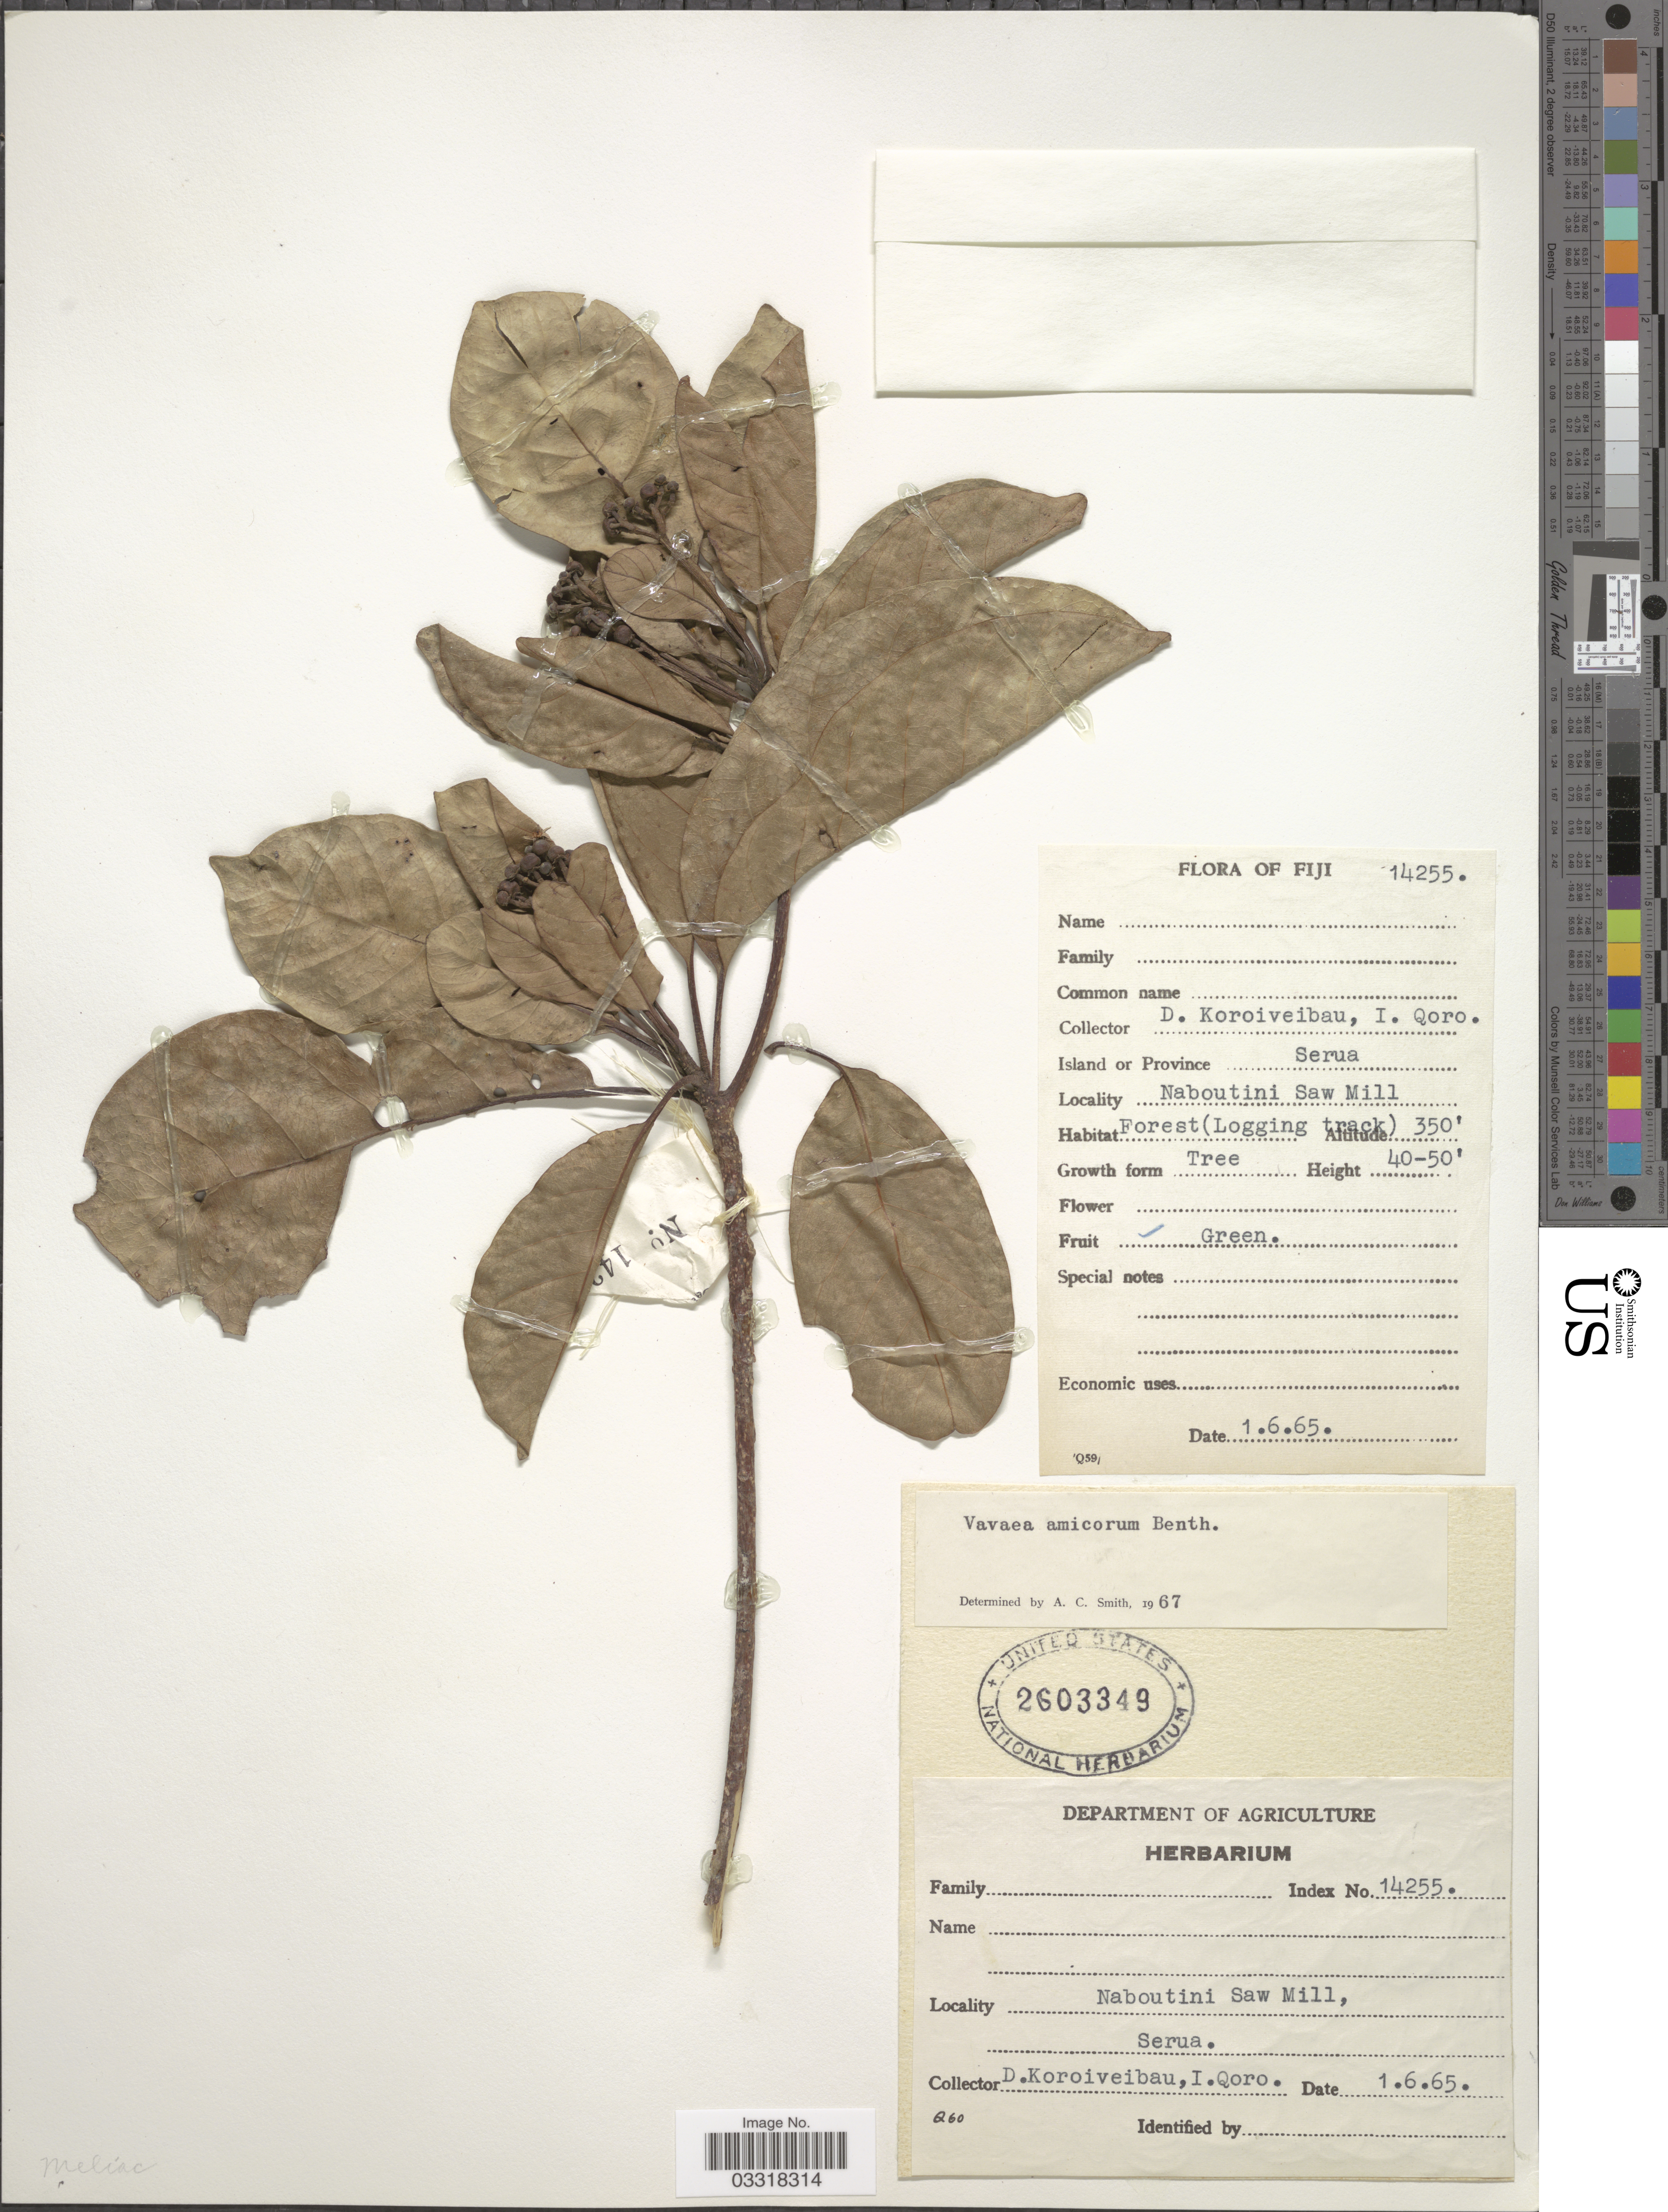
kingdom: Plantae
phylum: Tracheophyta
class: Magnoliopsida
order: Sapindales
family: Meliaceae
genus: Vavaea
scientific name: Vavaea amicorum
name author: Benth.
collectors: D. Koroiveibau & I. Qoro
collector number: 14255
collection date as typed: Transcribed d/m/y: 1/6/65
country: Fiji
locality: Island of Province Serua. Naboutini Saw Mill.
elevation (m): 107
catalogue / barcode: US 2603349